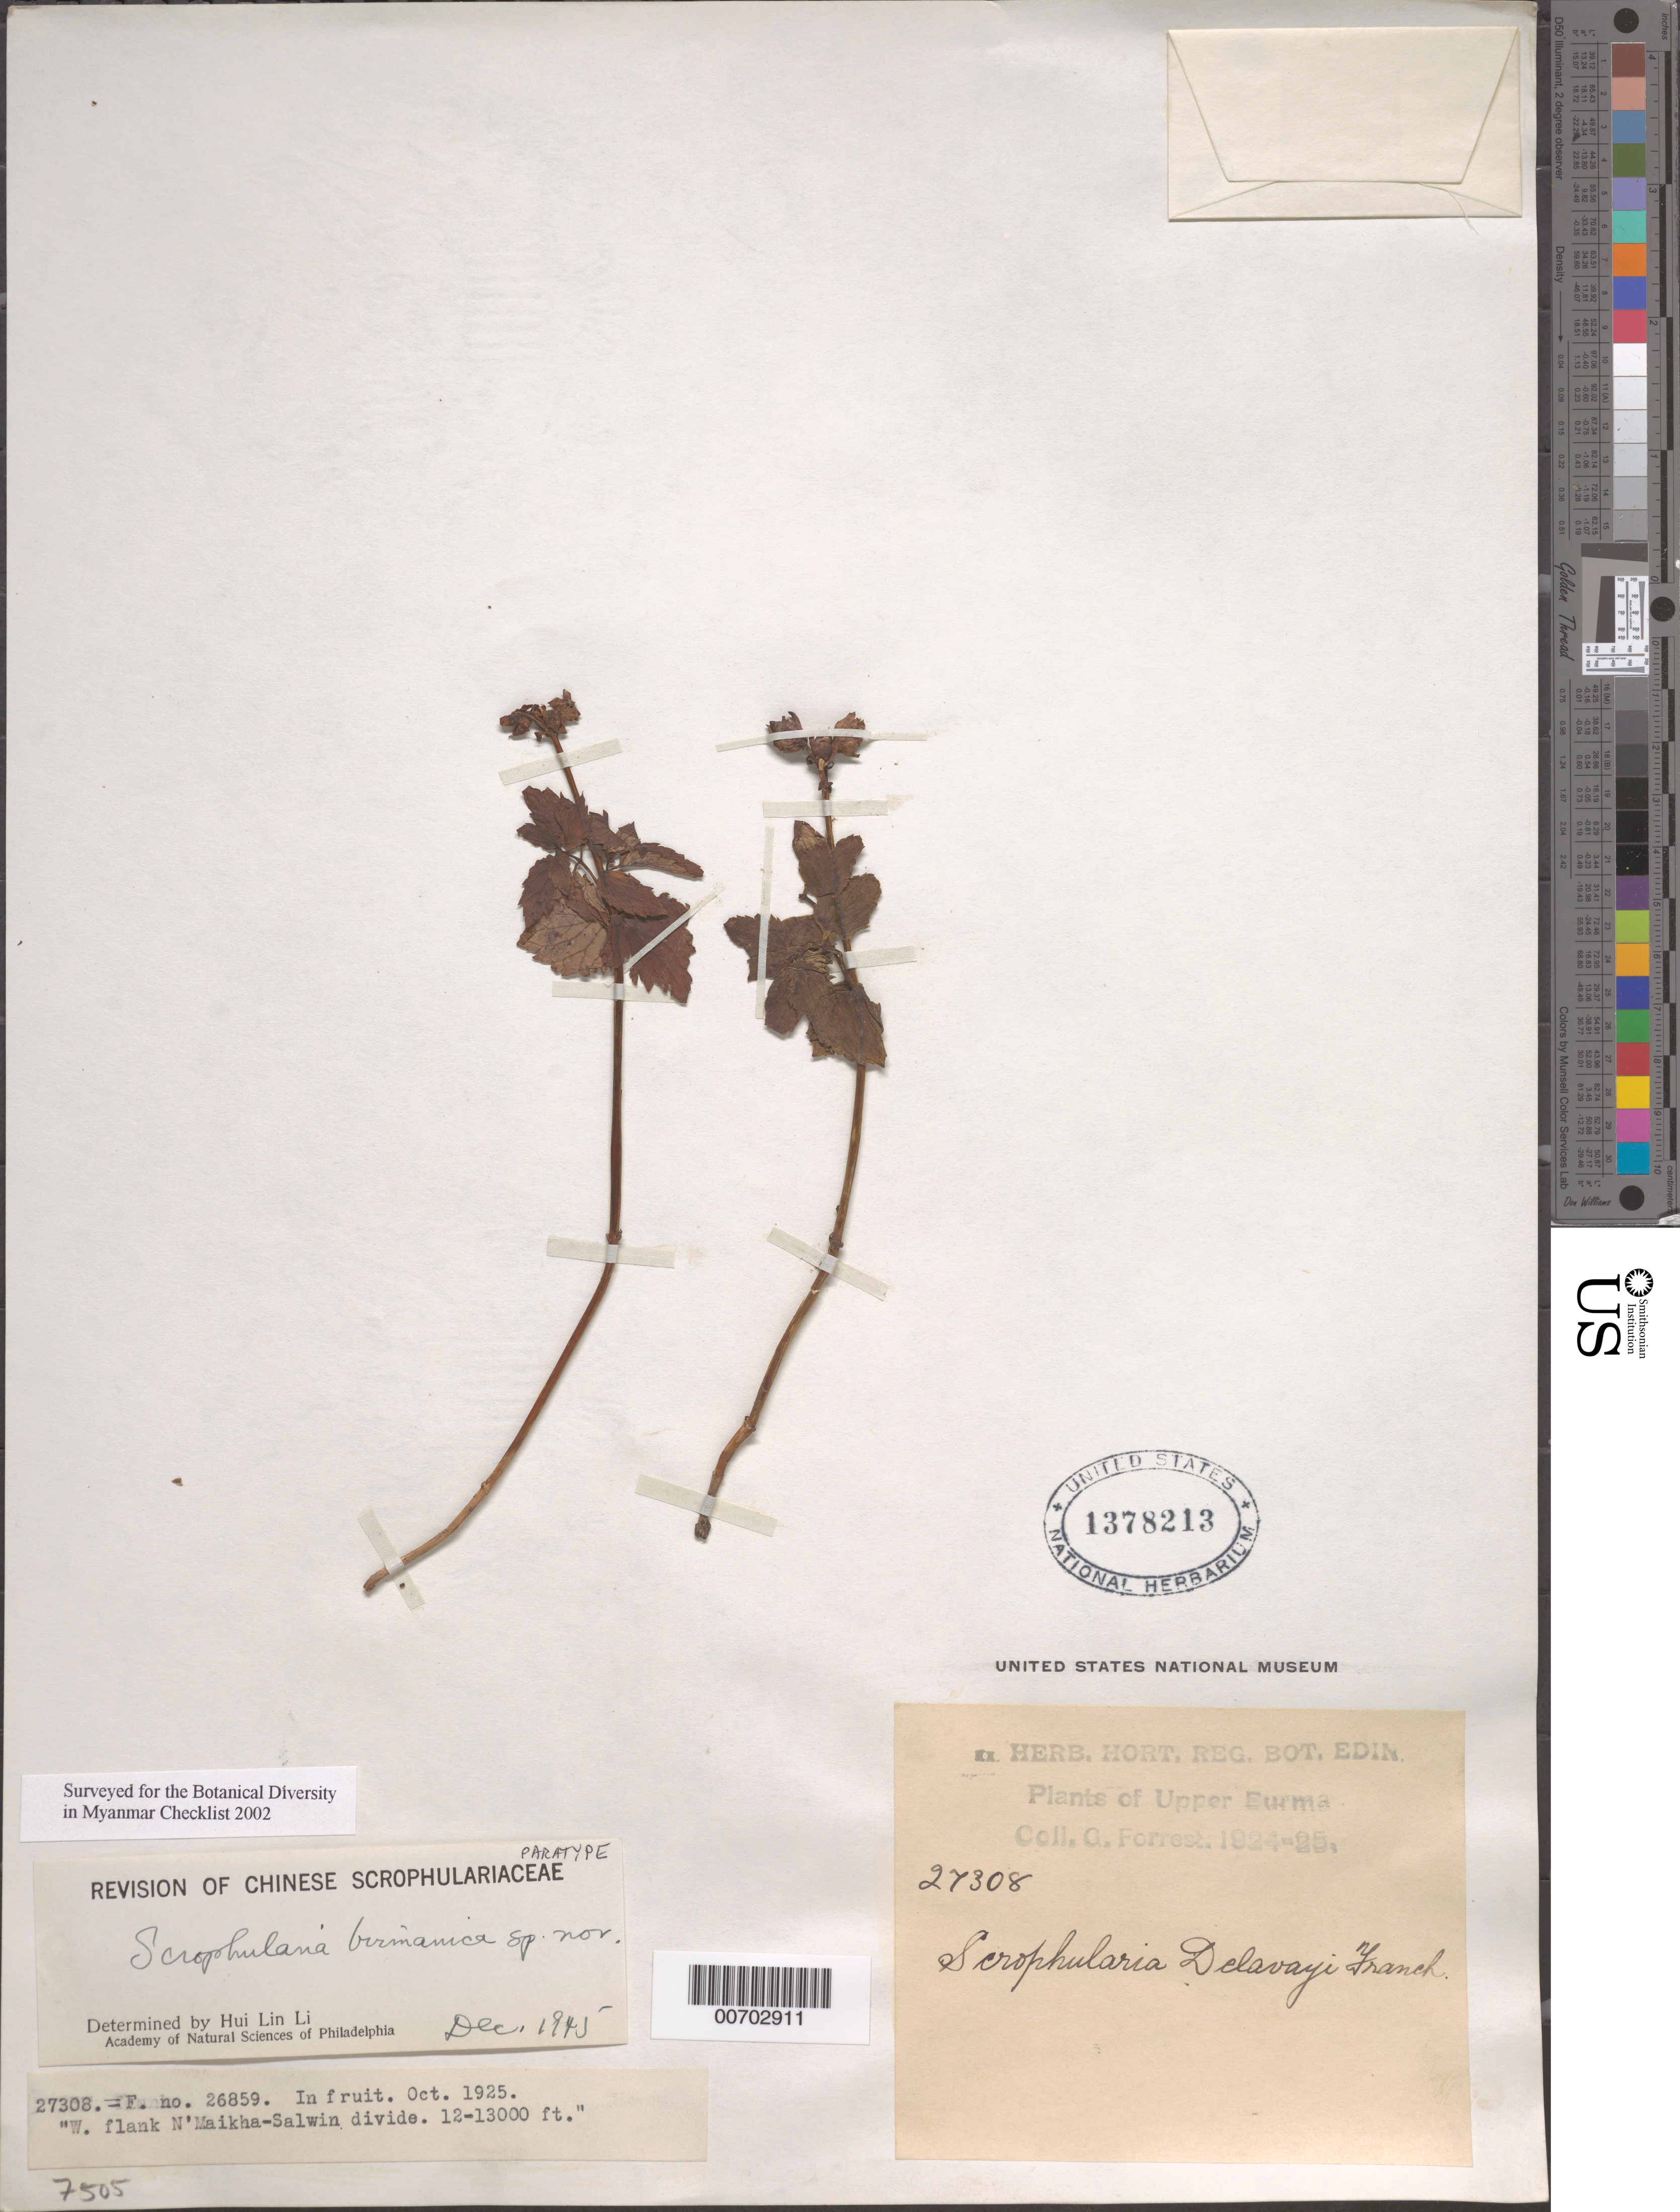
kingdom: Plantae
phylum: Tracheophyta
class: Magnoliopsida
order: Lamiales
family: Scrophulariaceae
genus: Scrophularia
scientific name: Scrophularia birmanica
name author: H.L. Li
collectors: G. Forrest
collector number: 27308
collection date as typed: Oct 1925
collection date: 1925-10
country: Myanmar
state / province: Kachin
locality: N'Maikha-Salwin Divide, W flank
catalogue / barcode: US 1378213